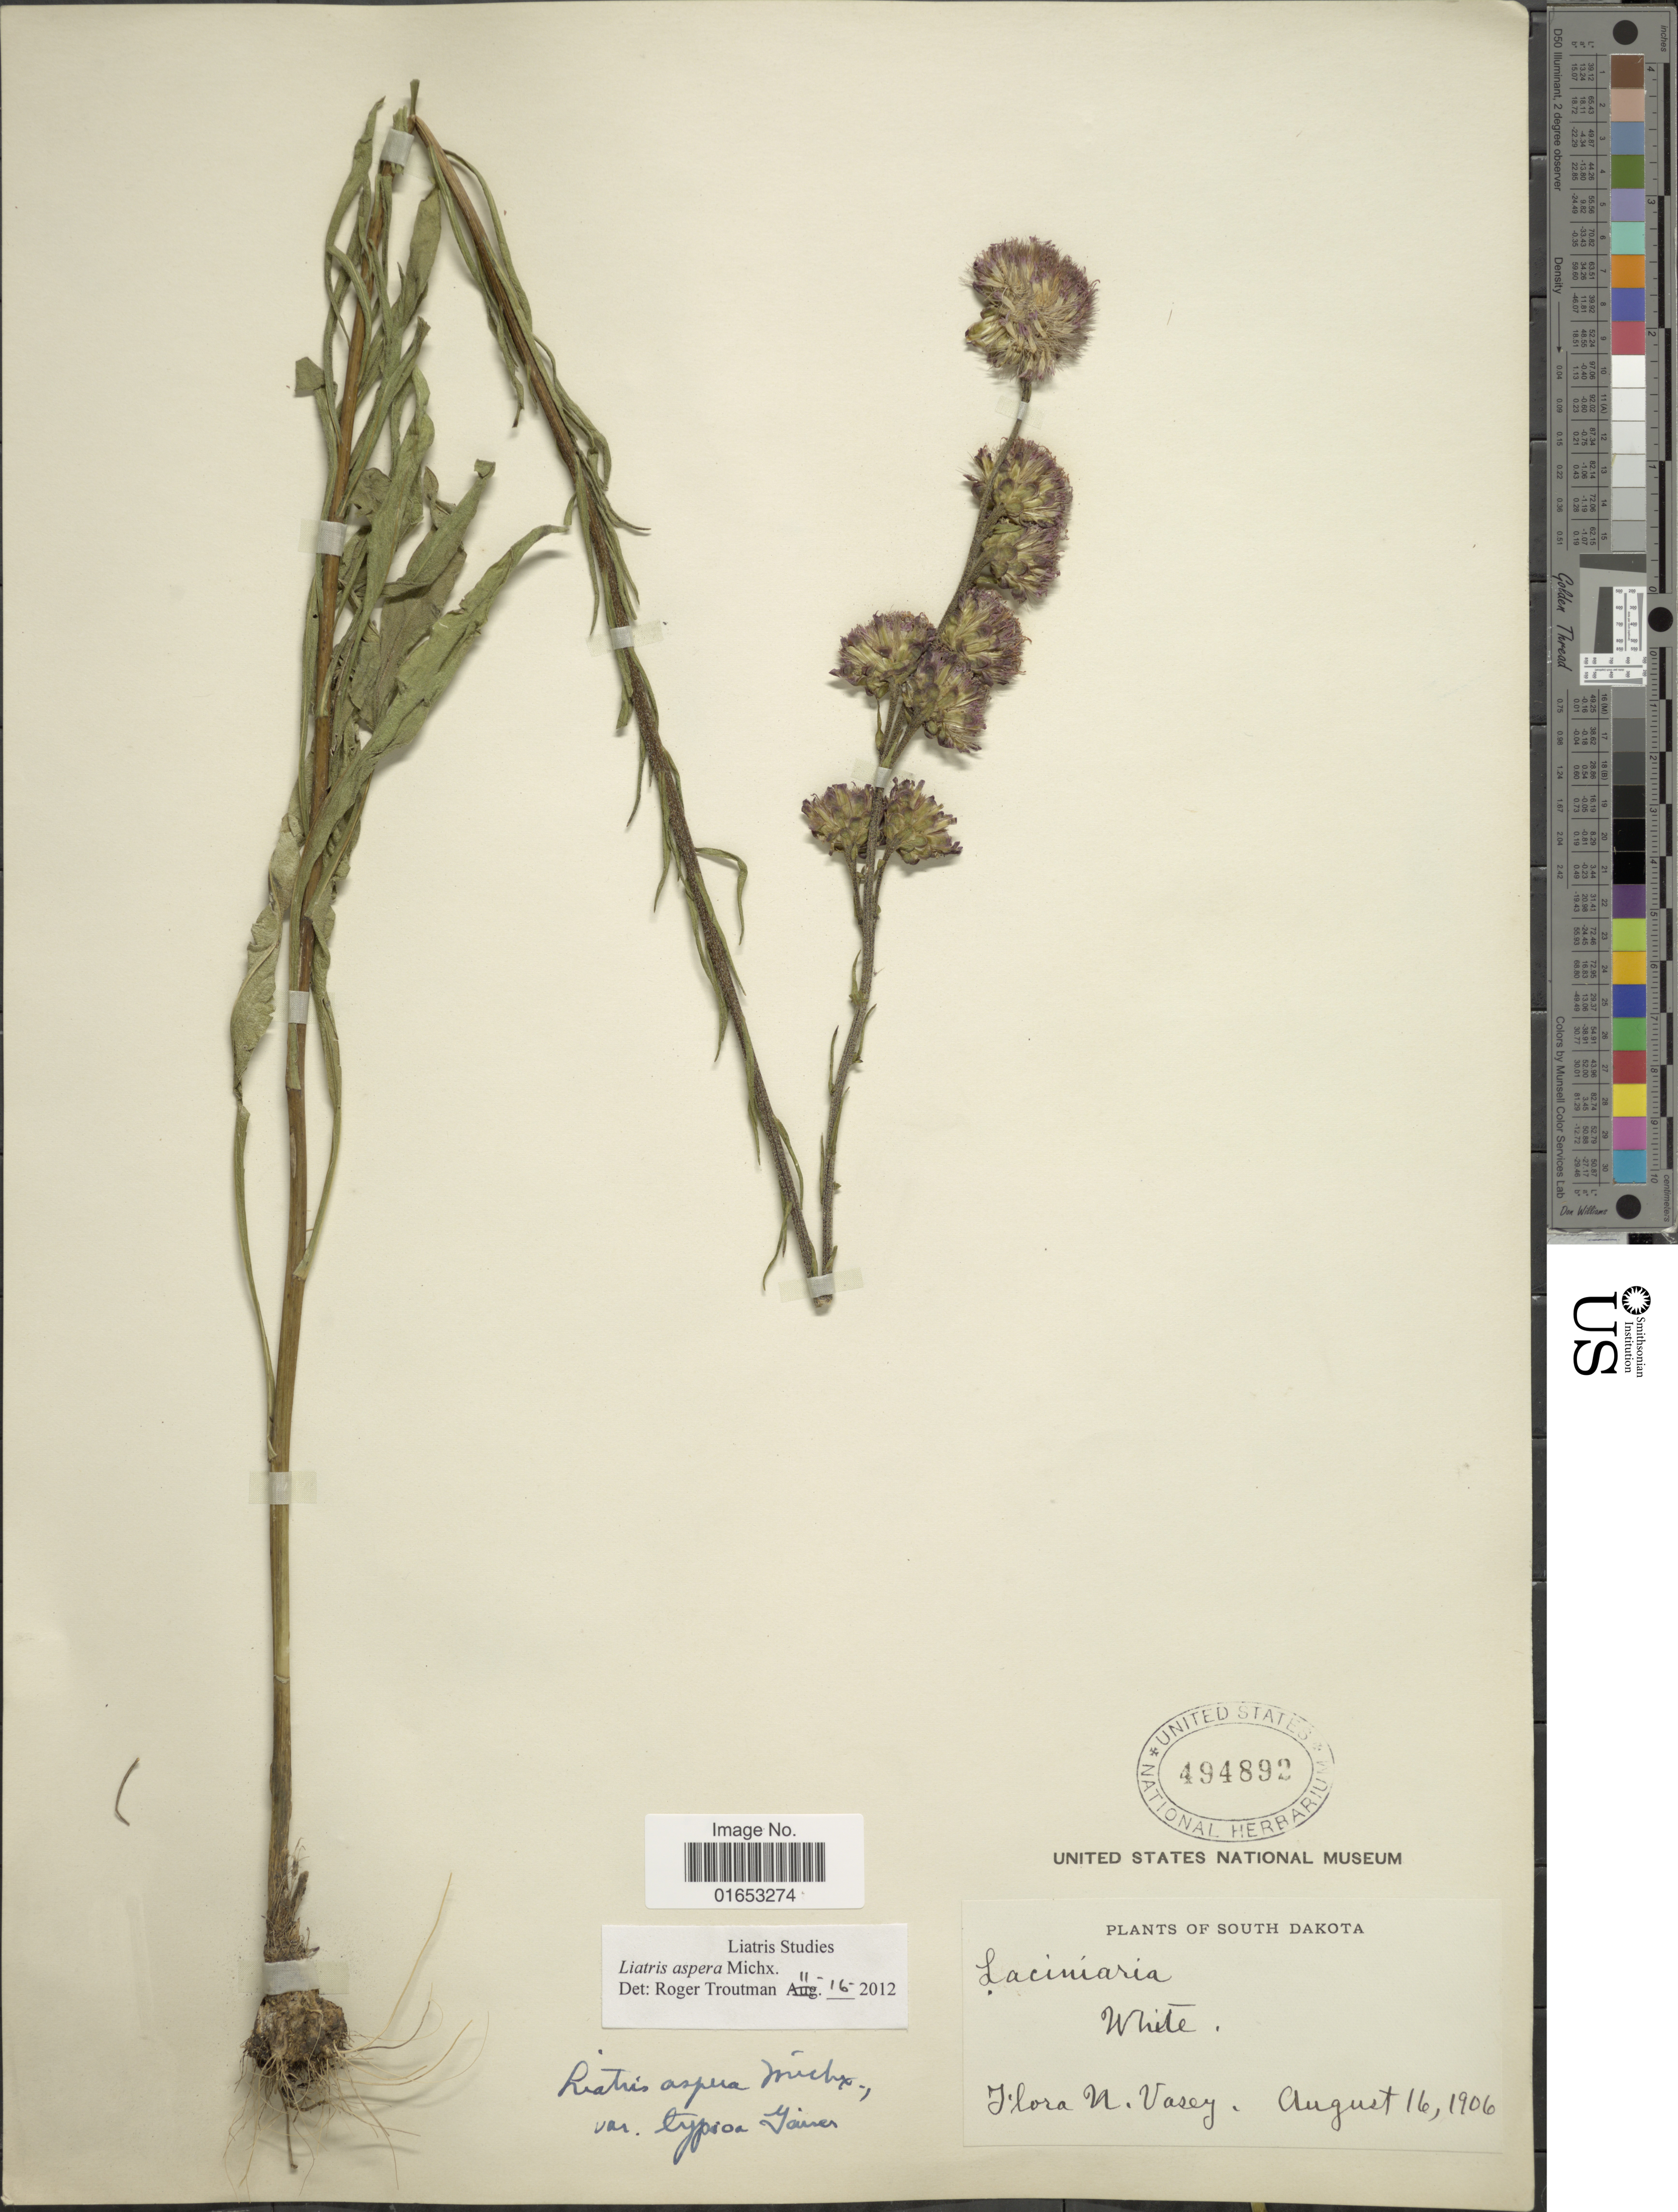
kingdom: Plantae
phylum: Tracheophyta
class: Magnoliopsida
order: Asterales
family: Asteraceae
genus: Liatris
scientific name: Liatris aspera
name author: Michx.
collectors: F. N. Vasey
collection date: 1906-08-16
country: United States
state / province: South Dakota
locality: White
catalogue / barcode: US 494892